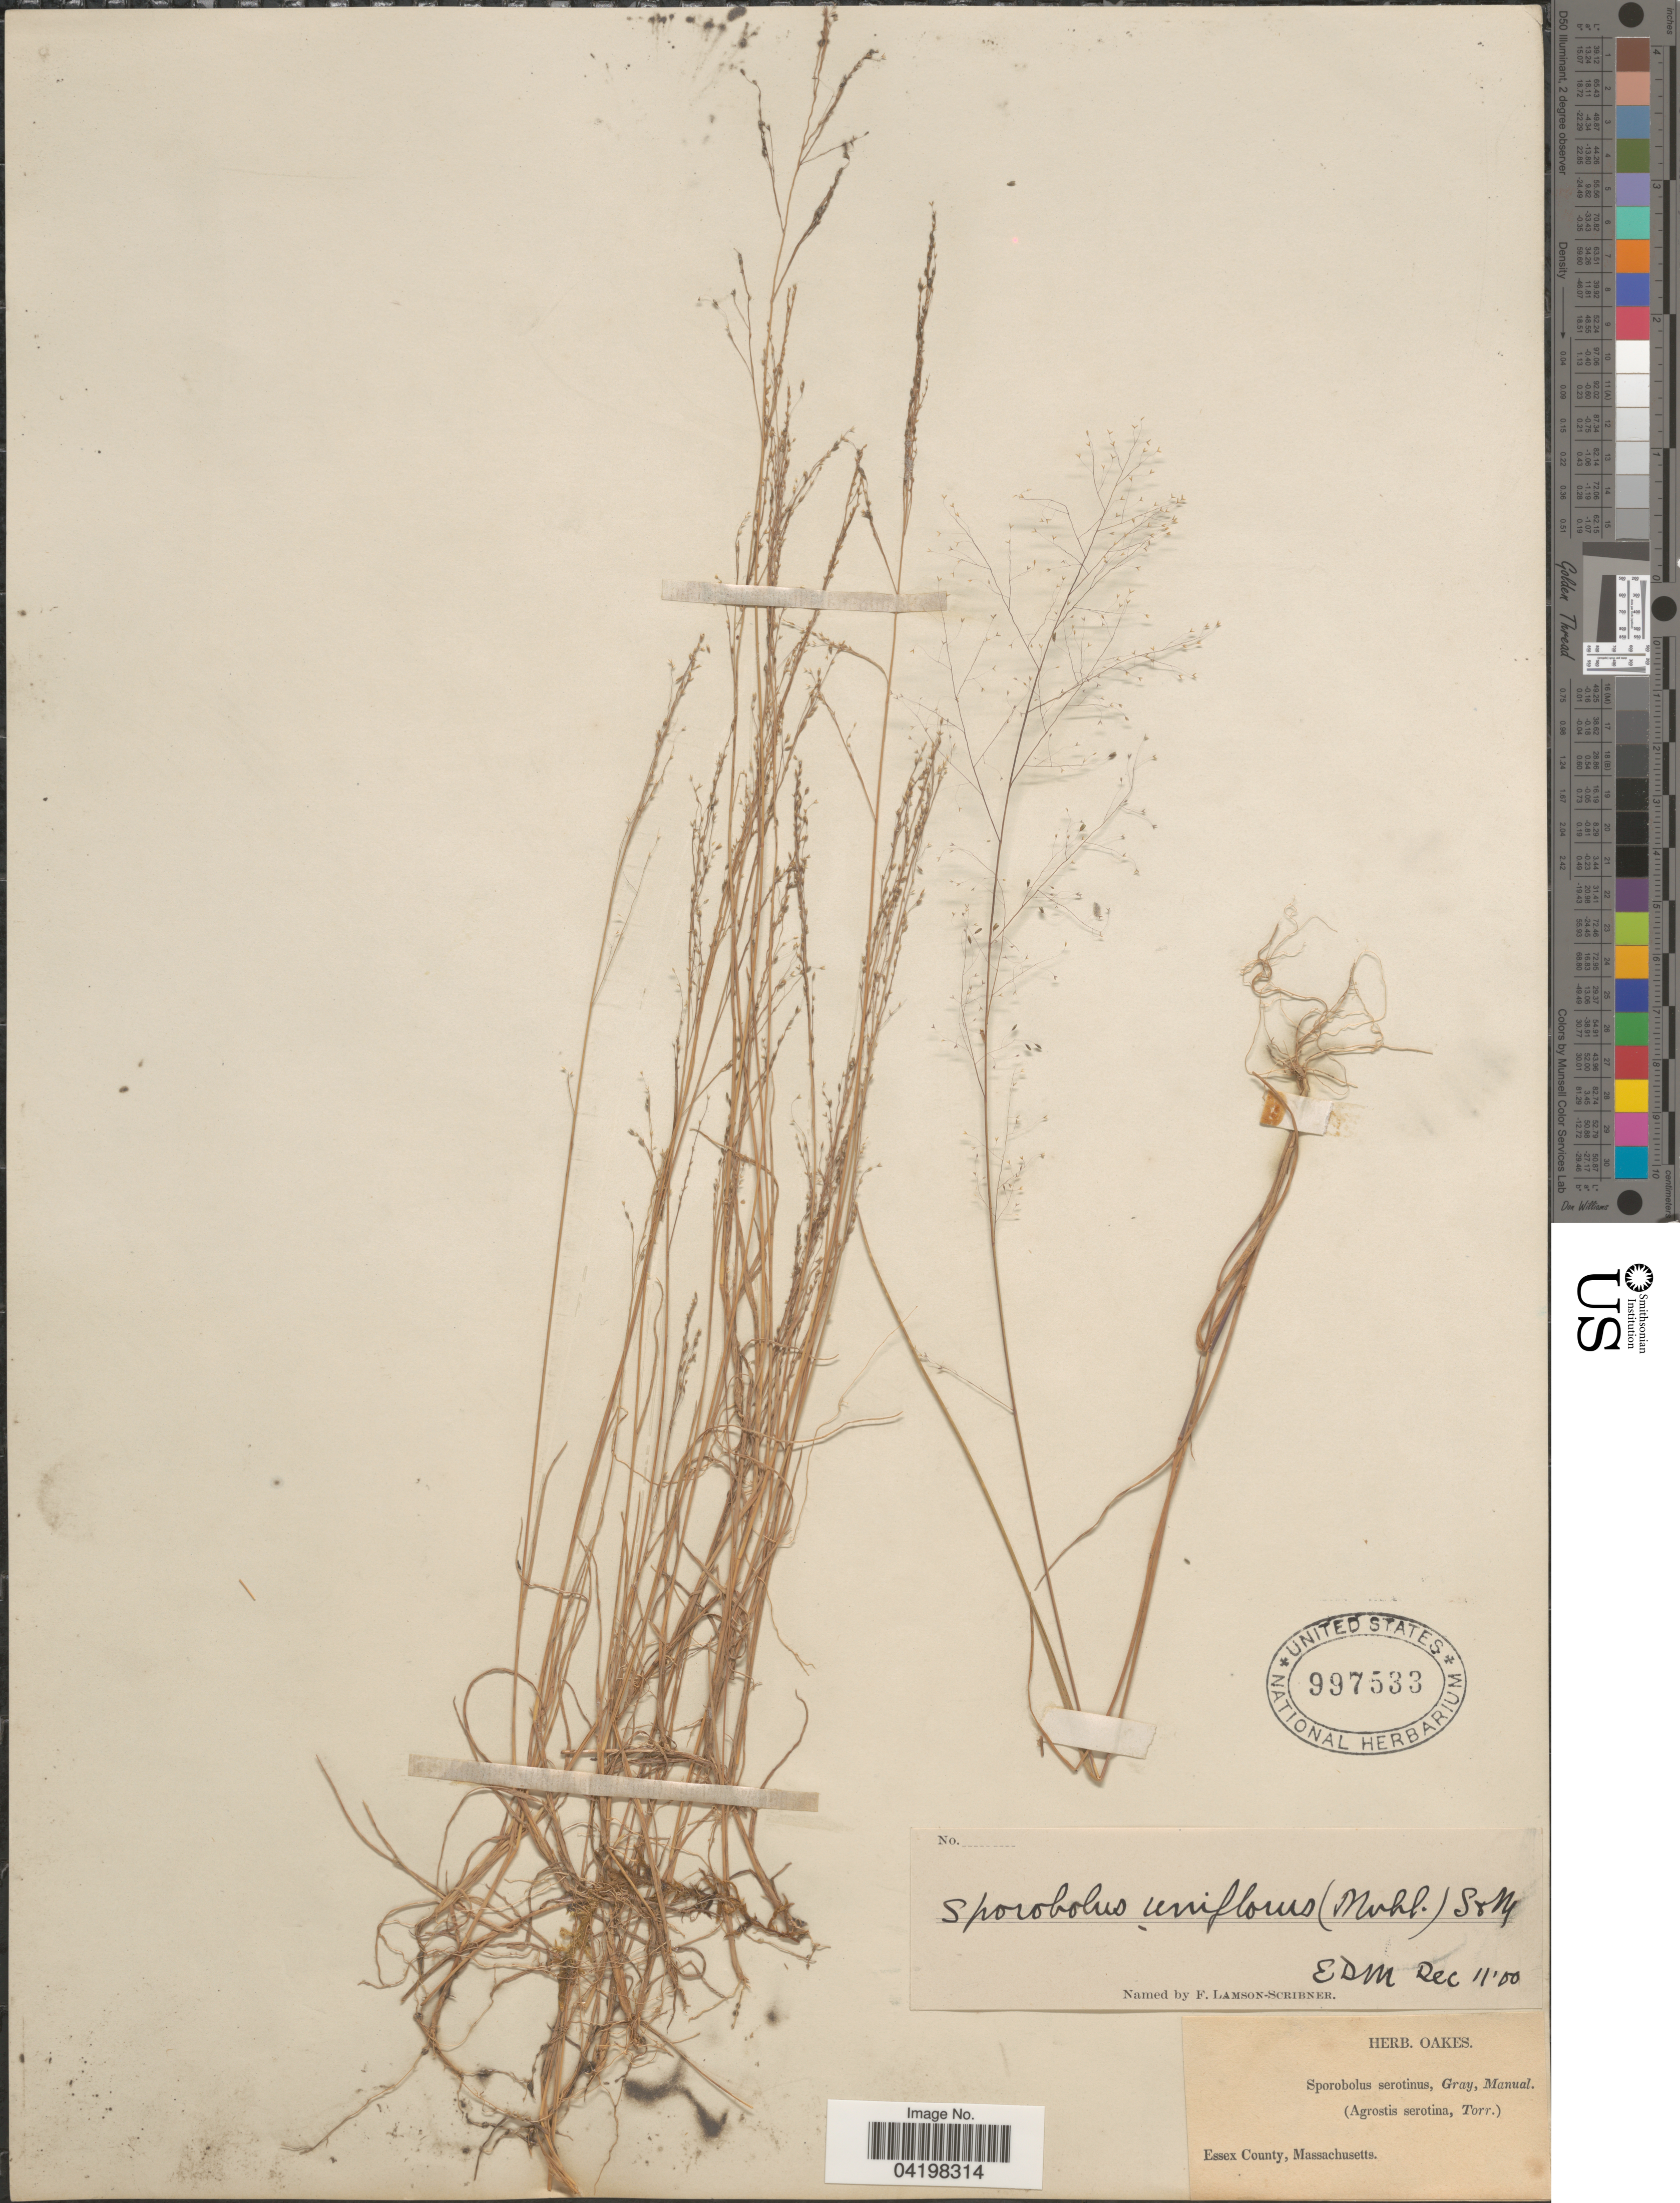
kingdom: Plantae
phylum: Tracheophyta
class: Liliopsida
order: Poales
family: Poaceae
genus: Muhlenbergia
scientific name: Muhlenbergia uniflora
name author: (Muhl.) Fernald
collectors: ex herb. Oakes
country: United States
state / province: Massachusetts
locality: Essex County.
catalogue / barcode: US 997533